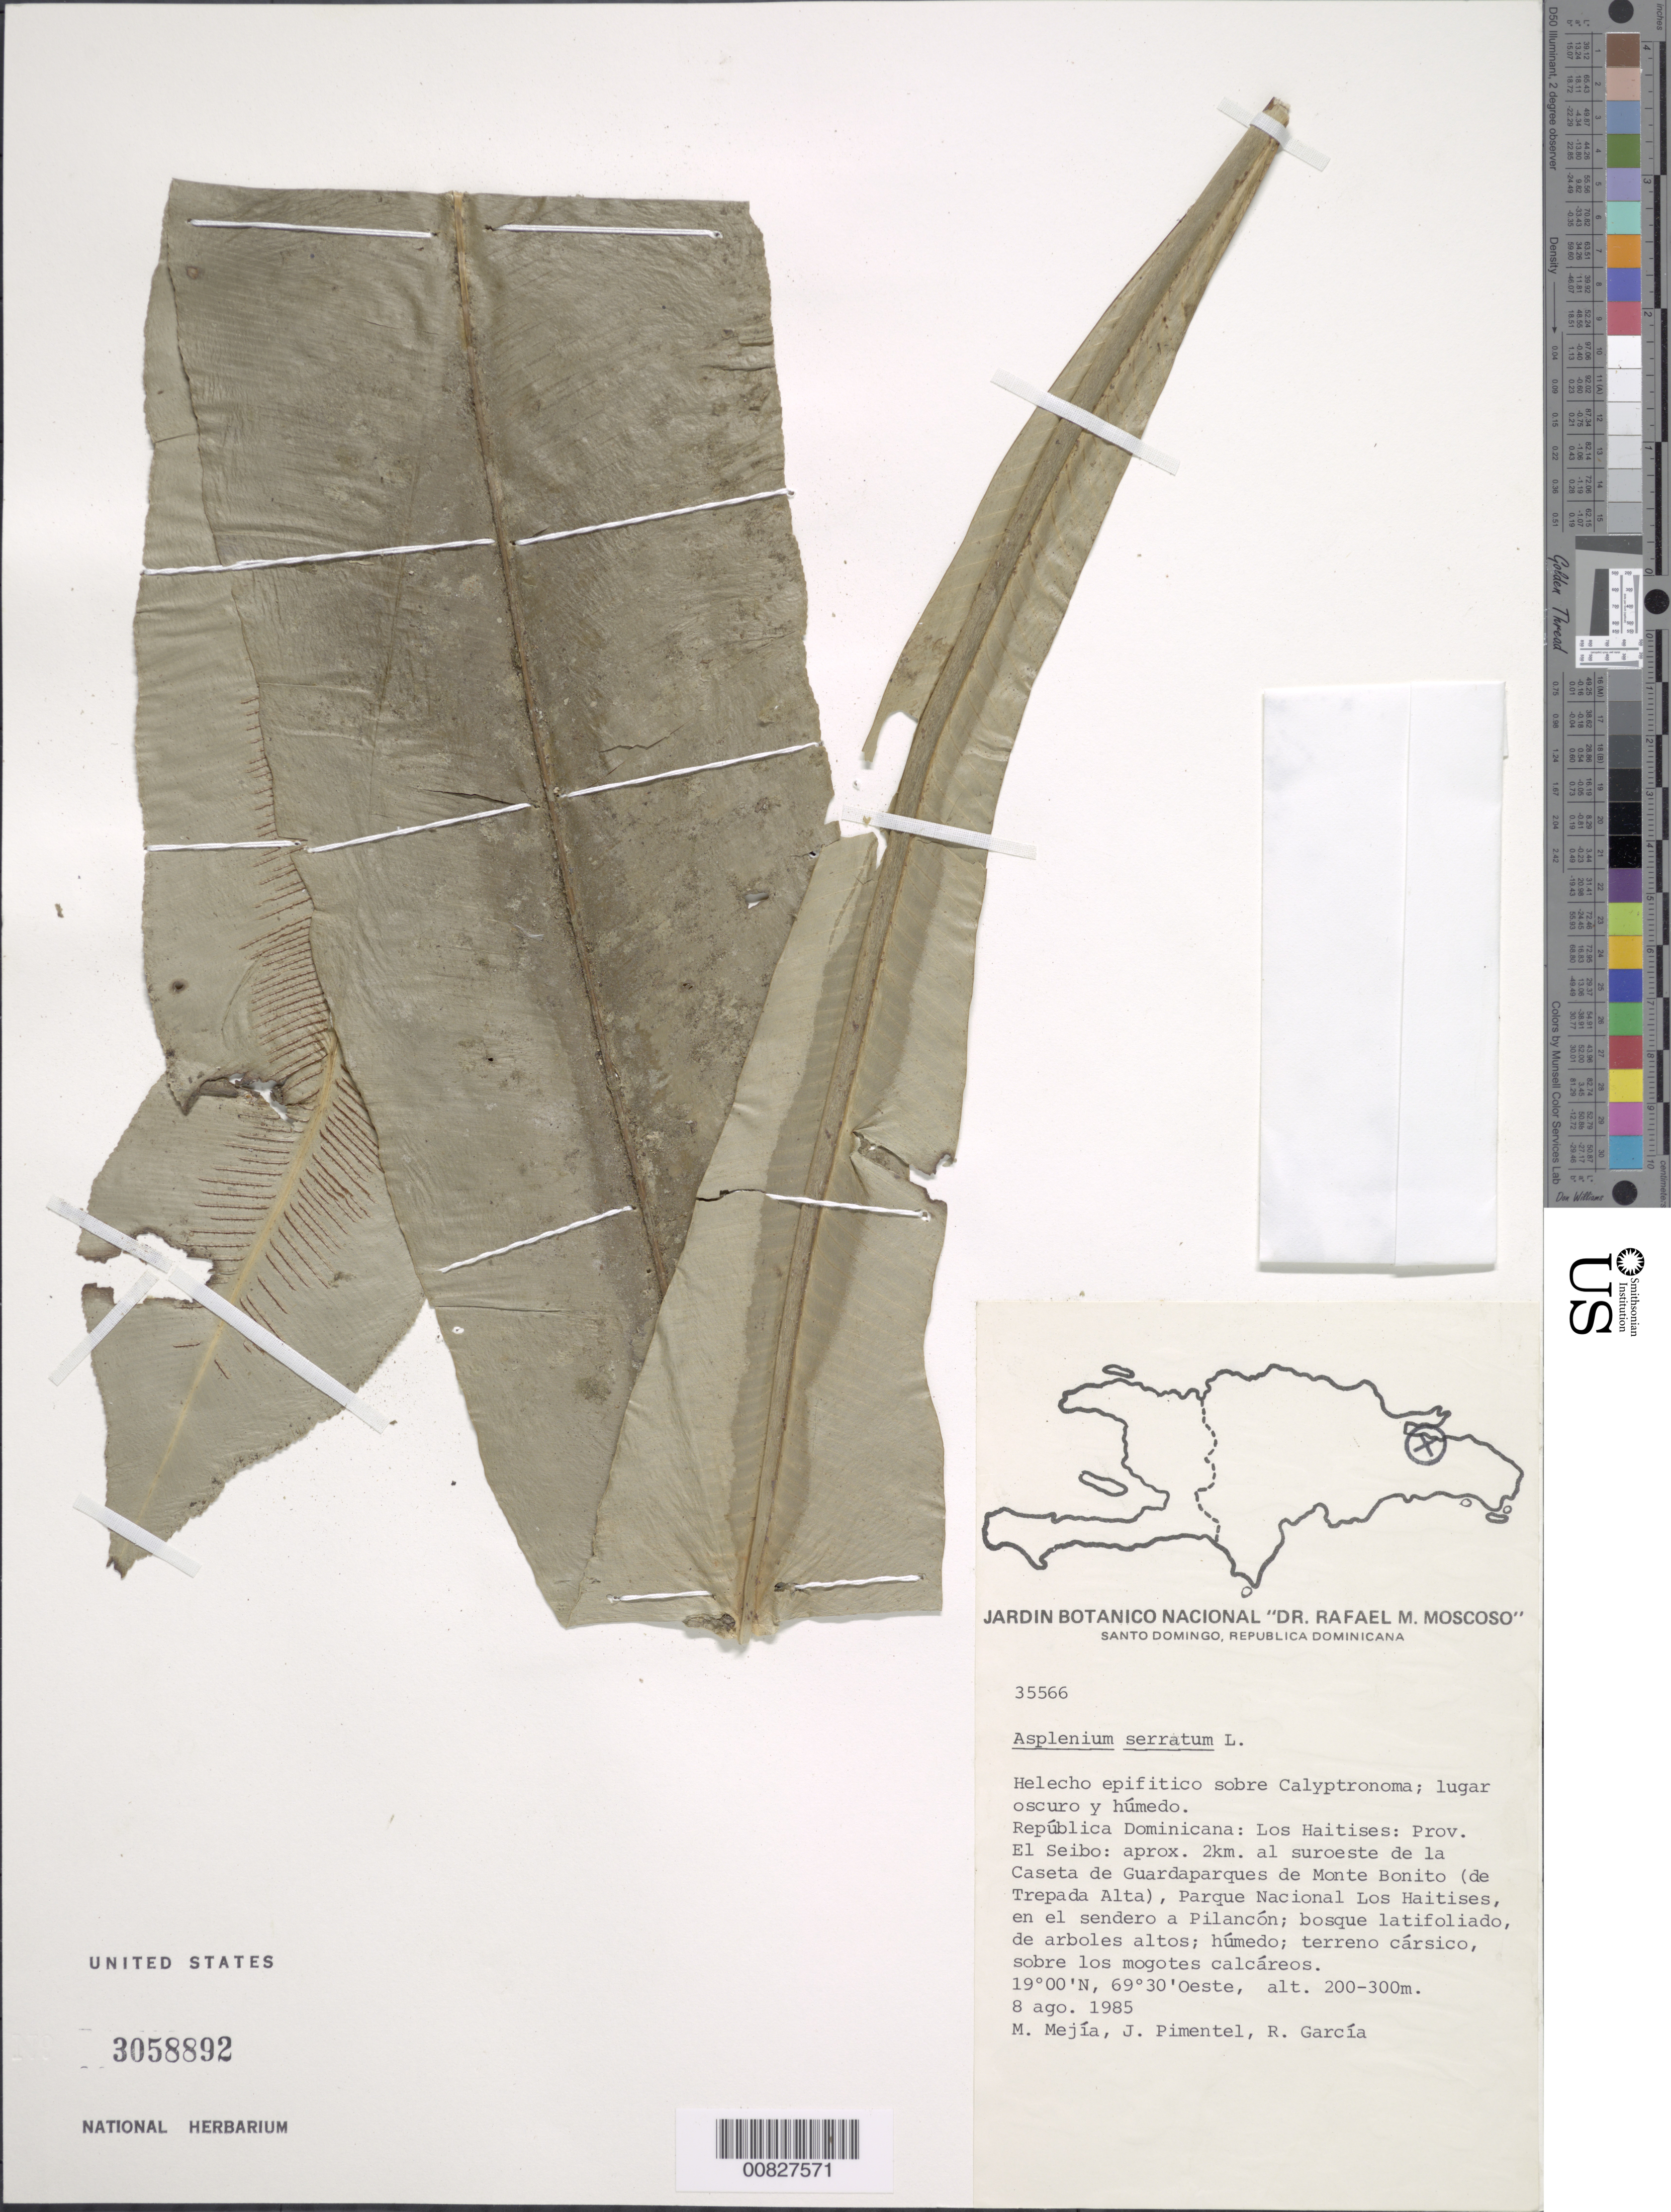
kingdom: Plantae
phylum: Tracheophyta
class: Polypodiopsida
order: Polypodiales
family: Aspleniaceae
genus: Asplenium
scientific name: Asplenium serratum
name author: L.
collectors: M. Mejia, J. Pimentel & R. G. García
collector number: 35566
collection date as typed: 08 Aug 1985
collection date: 1985-08-08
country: Dominican Republic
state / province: El Seibo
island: Hispaniola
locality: Los Haitises, Caseta de Guardaparques en Monte Bonito Parque Nacional Los Haitises, en el sendero a Pilancón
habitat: Bosque latifoliado, arboles altos; húmedo; terreno cársico, sobre los mogotes calcáreos; sobre Caluptronoma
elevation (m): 200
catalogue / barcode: US 3058892